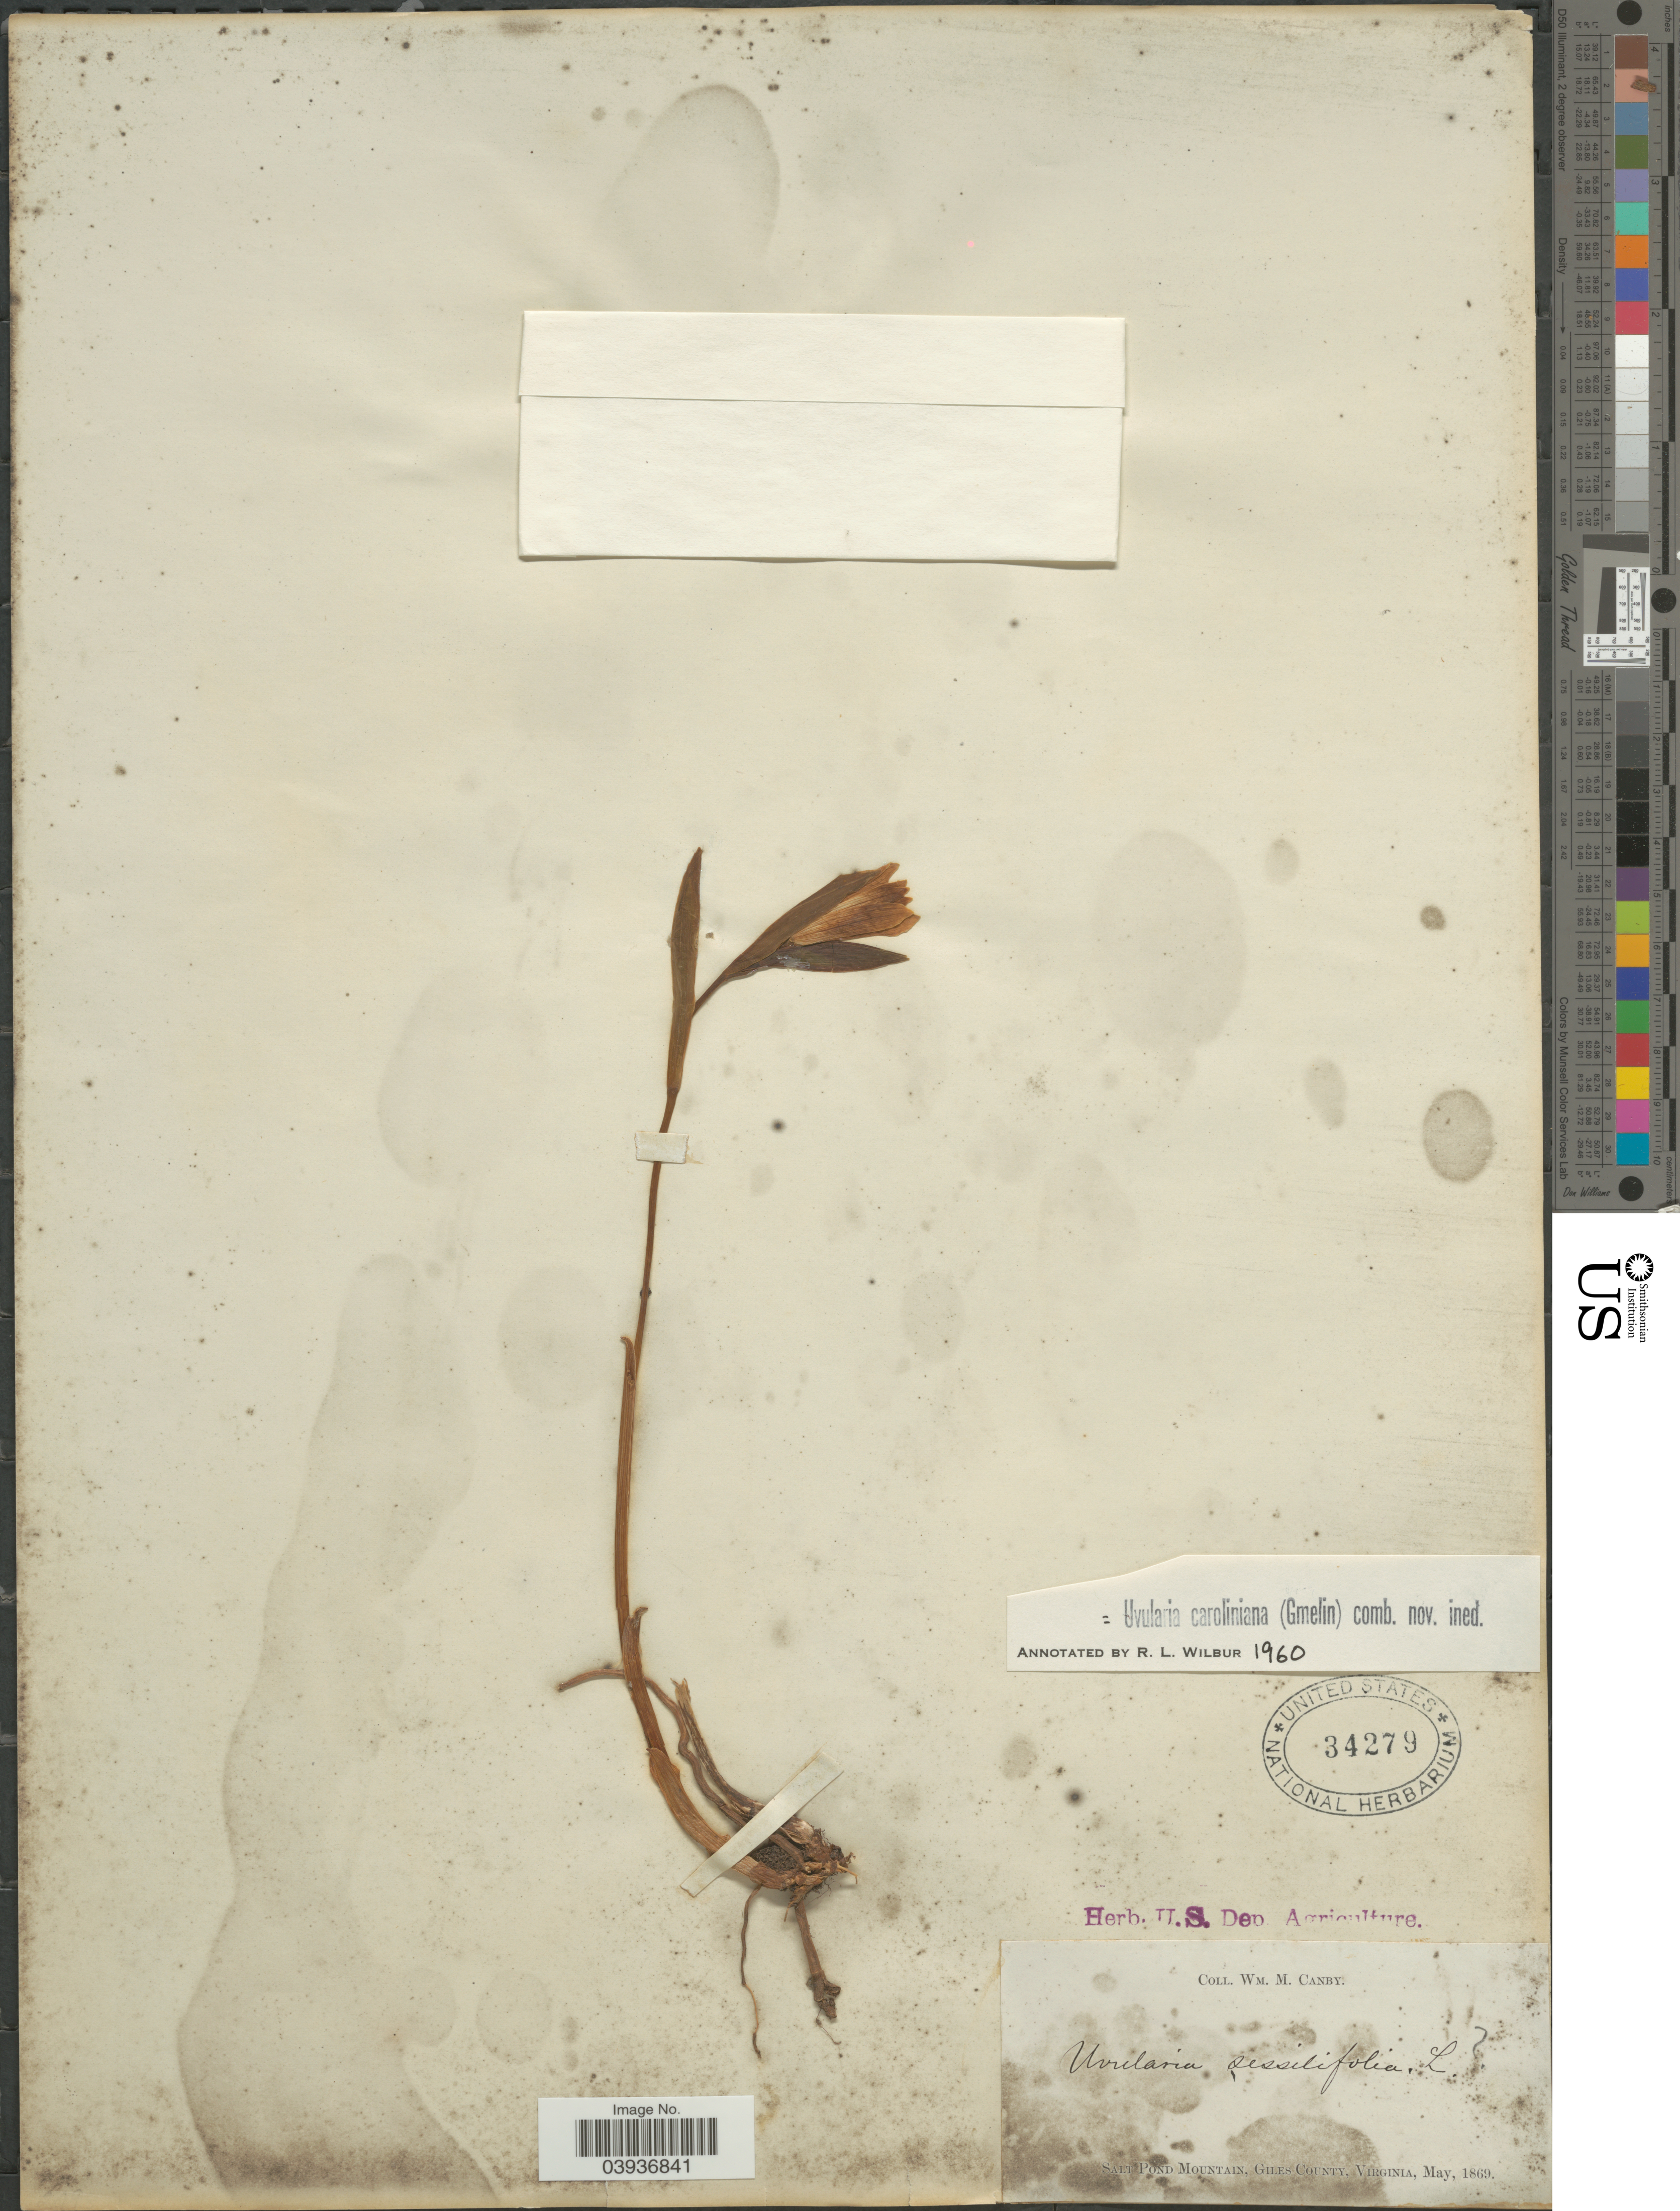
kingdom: Plantae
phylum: Tracheophyta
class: Liliopsida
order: Liliales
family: Colchicaceae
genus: Uvularia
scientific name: Uvularia caroliniana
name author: (J.F. Gmel.) Wilbur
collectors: W. Canby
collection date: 1869-05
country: United States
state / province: Virginia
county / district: Giles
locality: Salt Pond Mountain, Giles County.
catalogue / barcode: US 34279